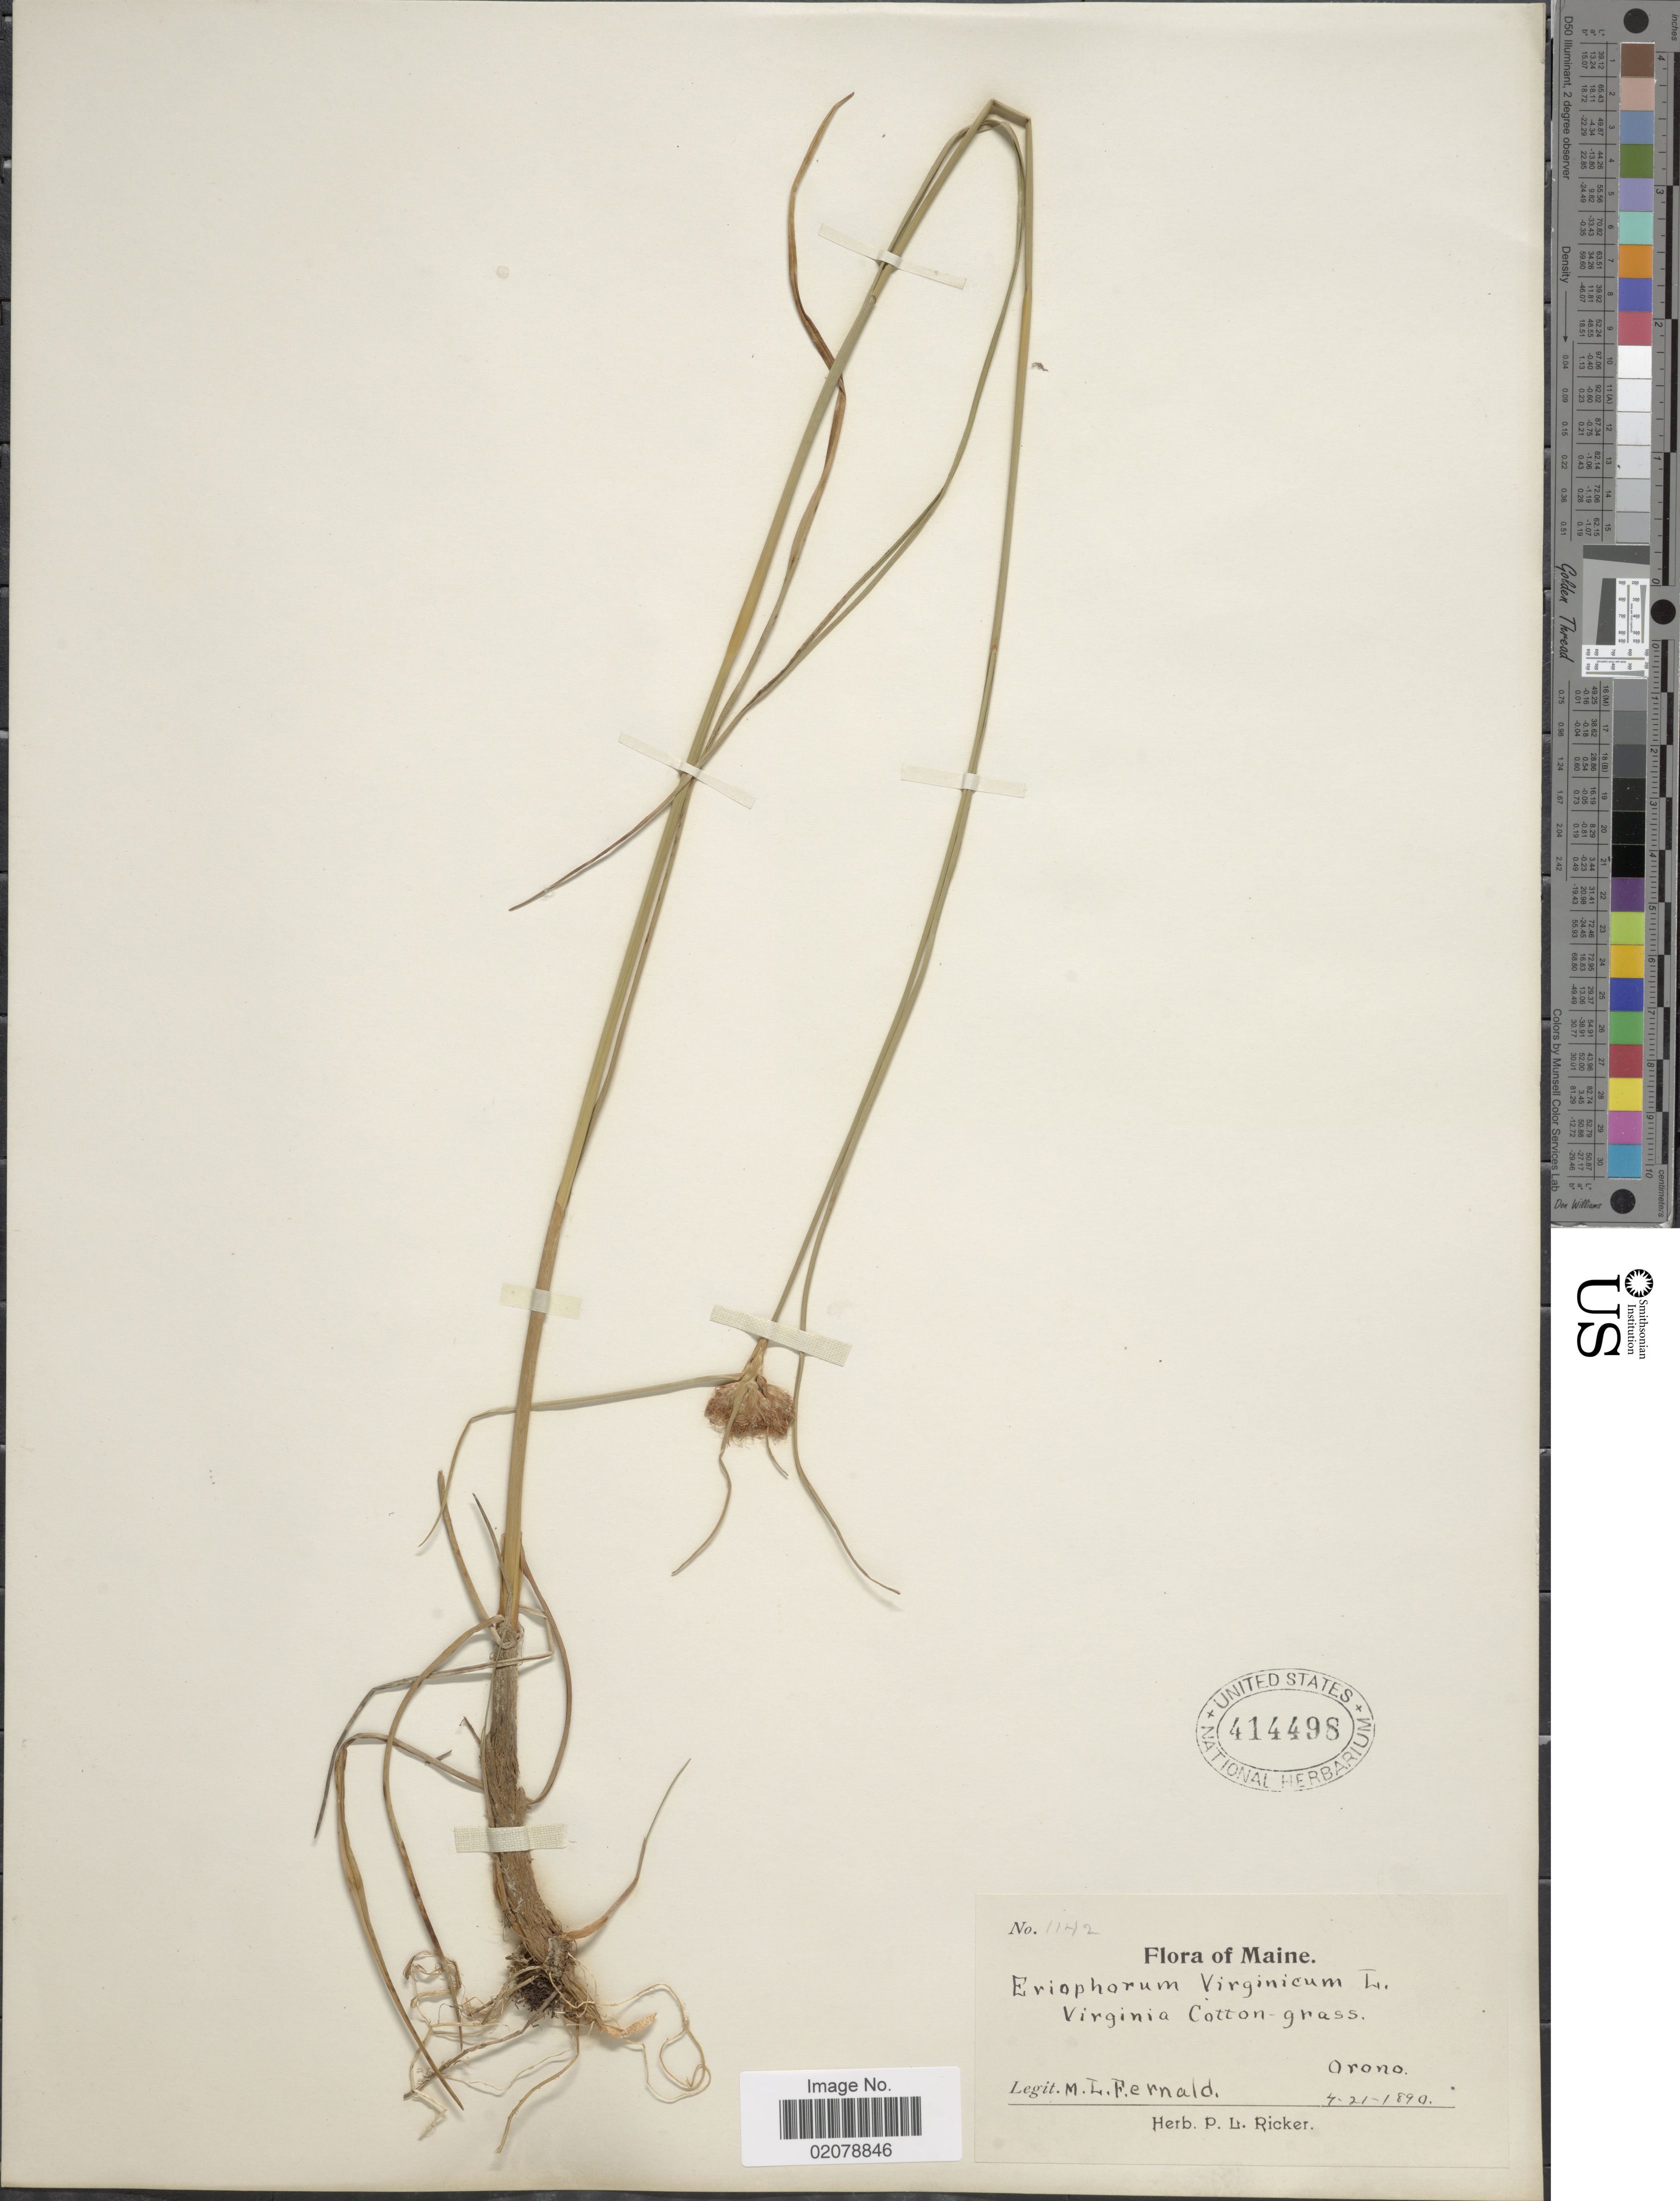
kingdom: Plantae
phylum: Tracheophyta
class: Liliopsida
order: Poales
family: Cyperaceae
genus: Eriophorum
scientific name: Eriophorum virginicum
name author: L.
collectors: M. L. Fernald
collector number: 1142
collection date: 1890-04-21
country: United States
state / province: Maine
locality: Orono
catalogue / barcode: US 414498